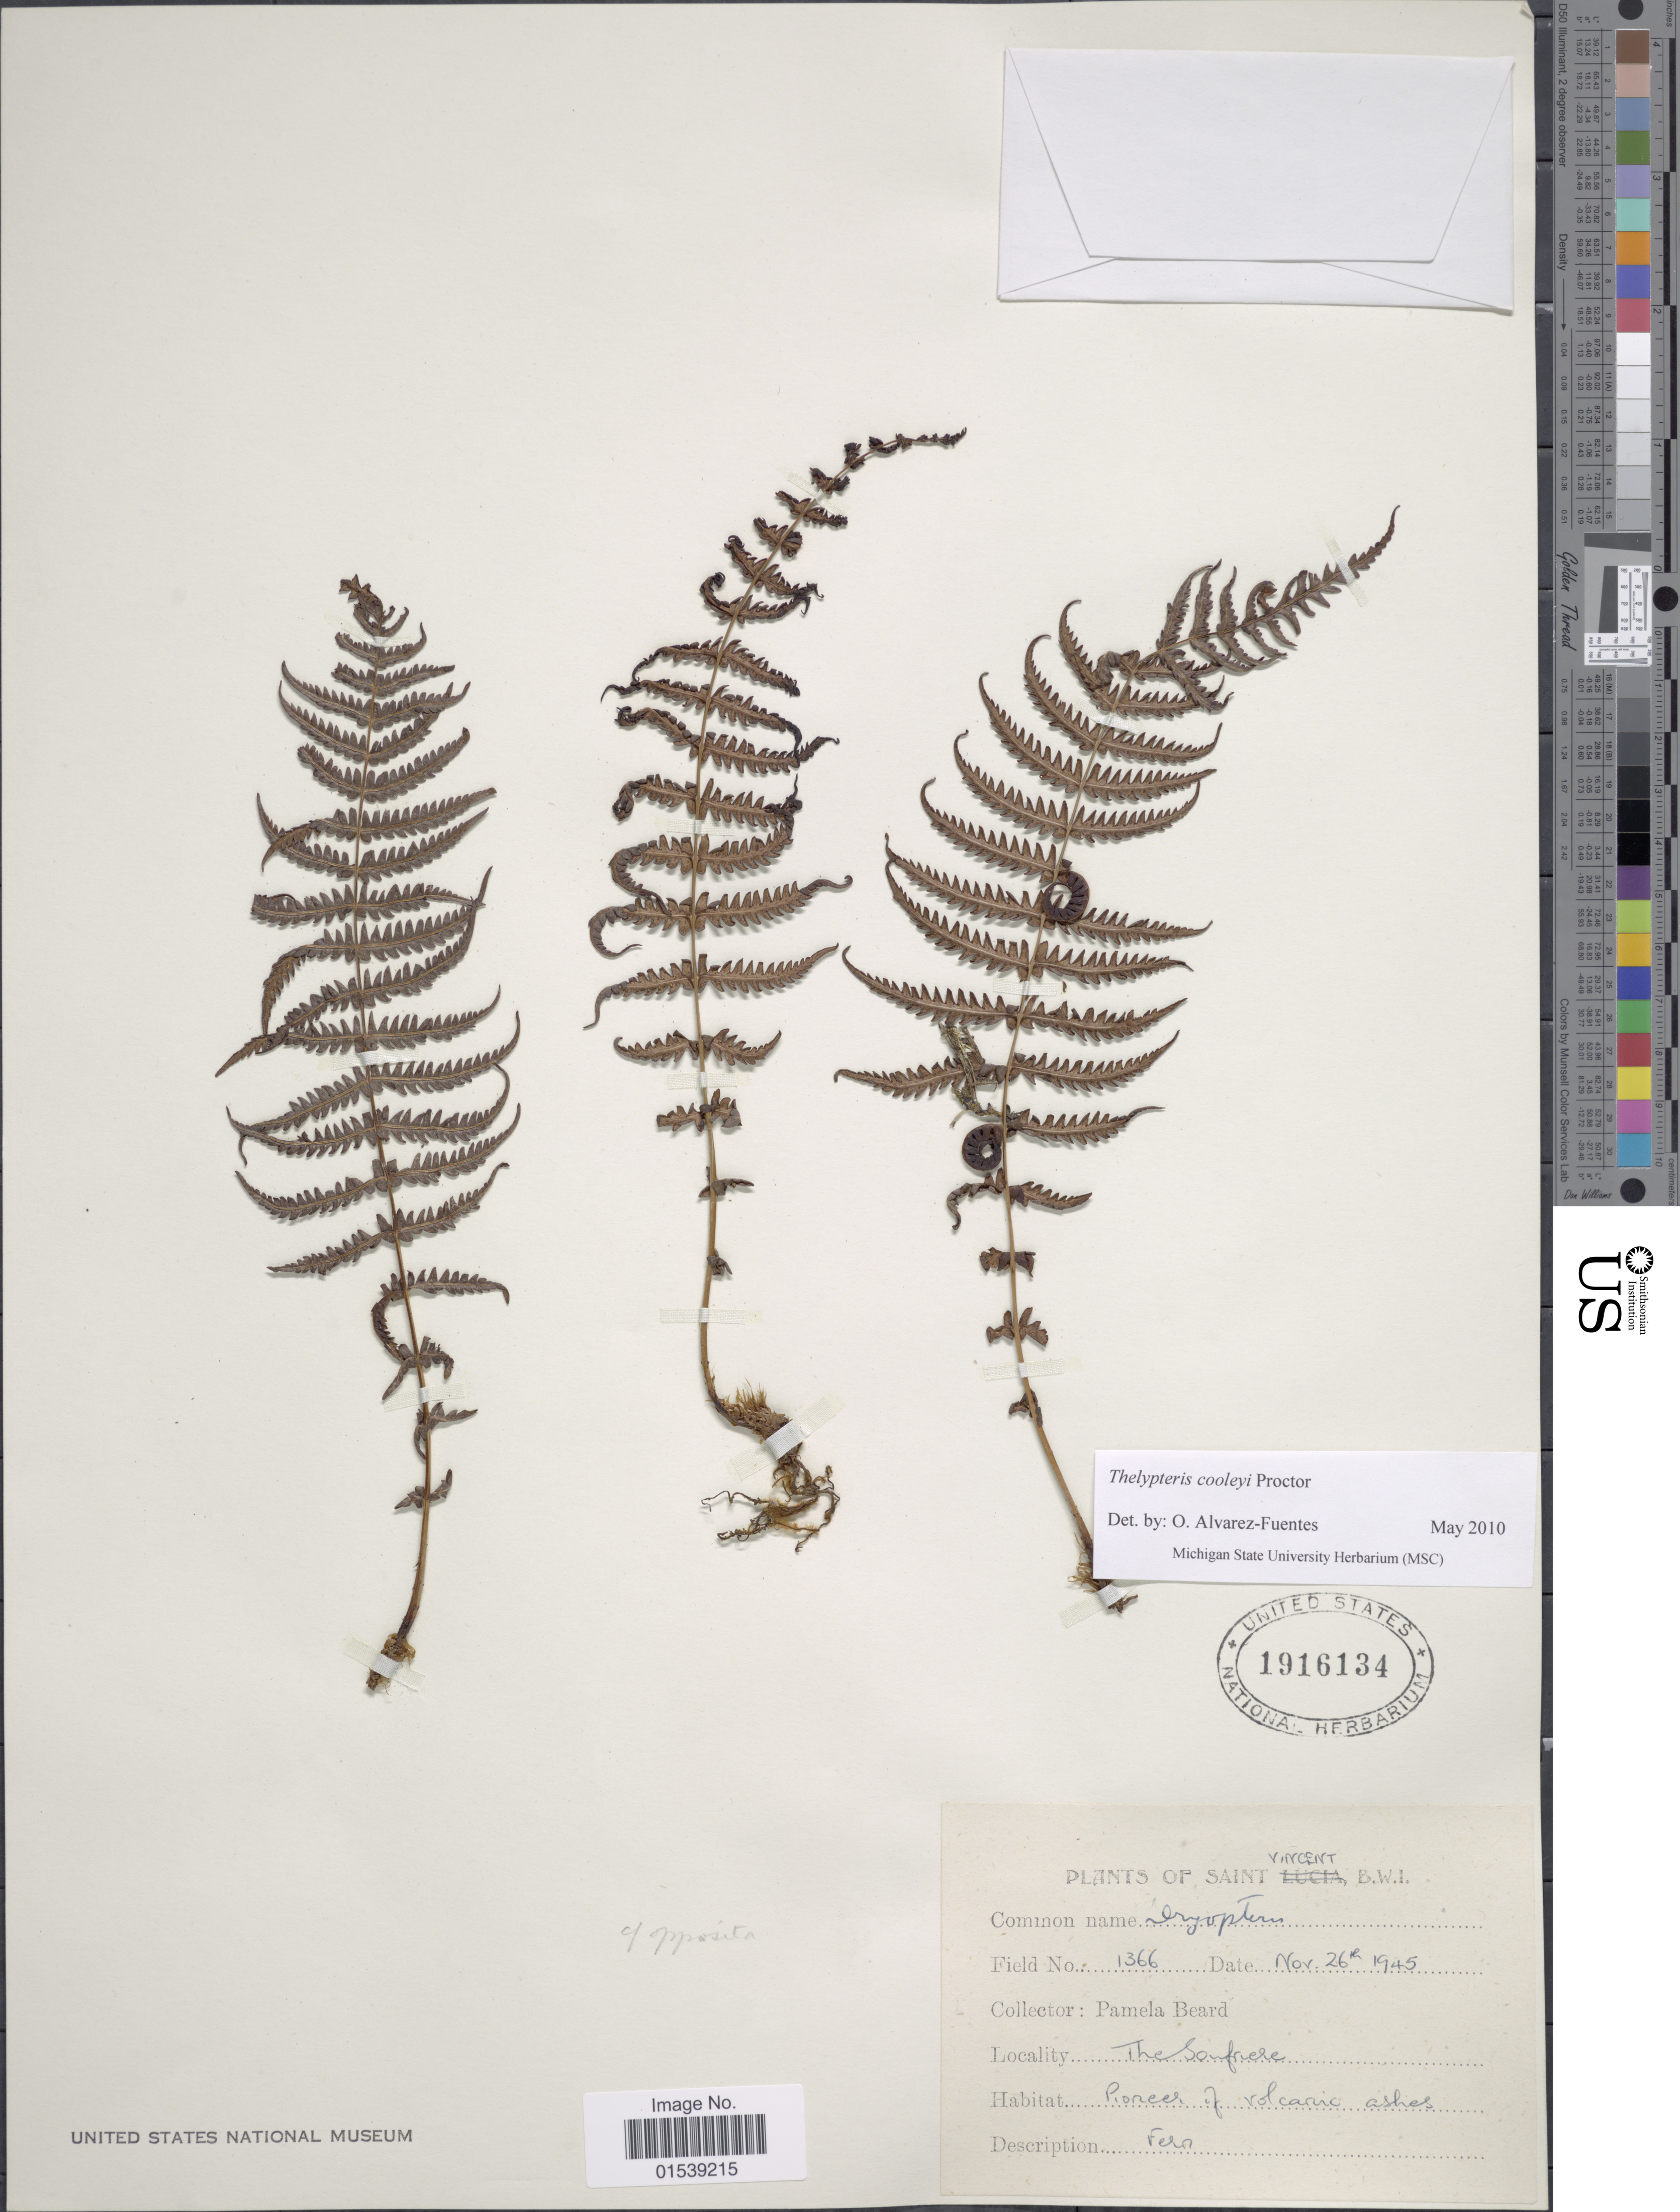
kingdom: Plantae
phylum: Tracheophyta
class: Polypodiopsida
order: Polypodiales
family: Thelypteridaceae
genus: Amauropelta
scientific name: Amauropelta cooleyi (Proctor) comb. nov., ined. 2015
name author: (Proctor)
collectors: P. Beard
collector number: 1366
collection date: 1945-11-26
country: St. Vincent - Grenadines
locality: Saint Vincent, B. W. I., the Soufriere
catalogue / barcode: US 1916134